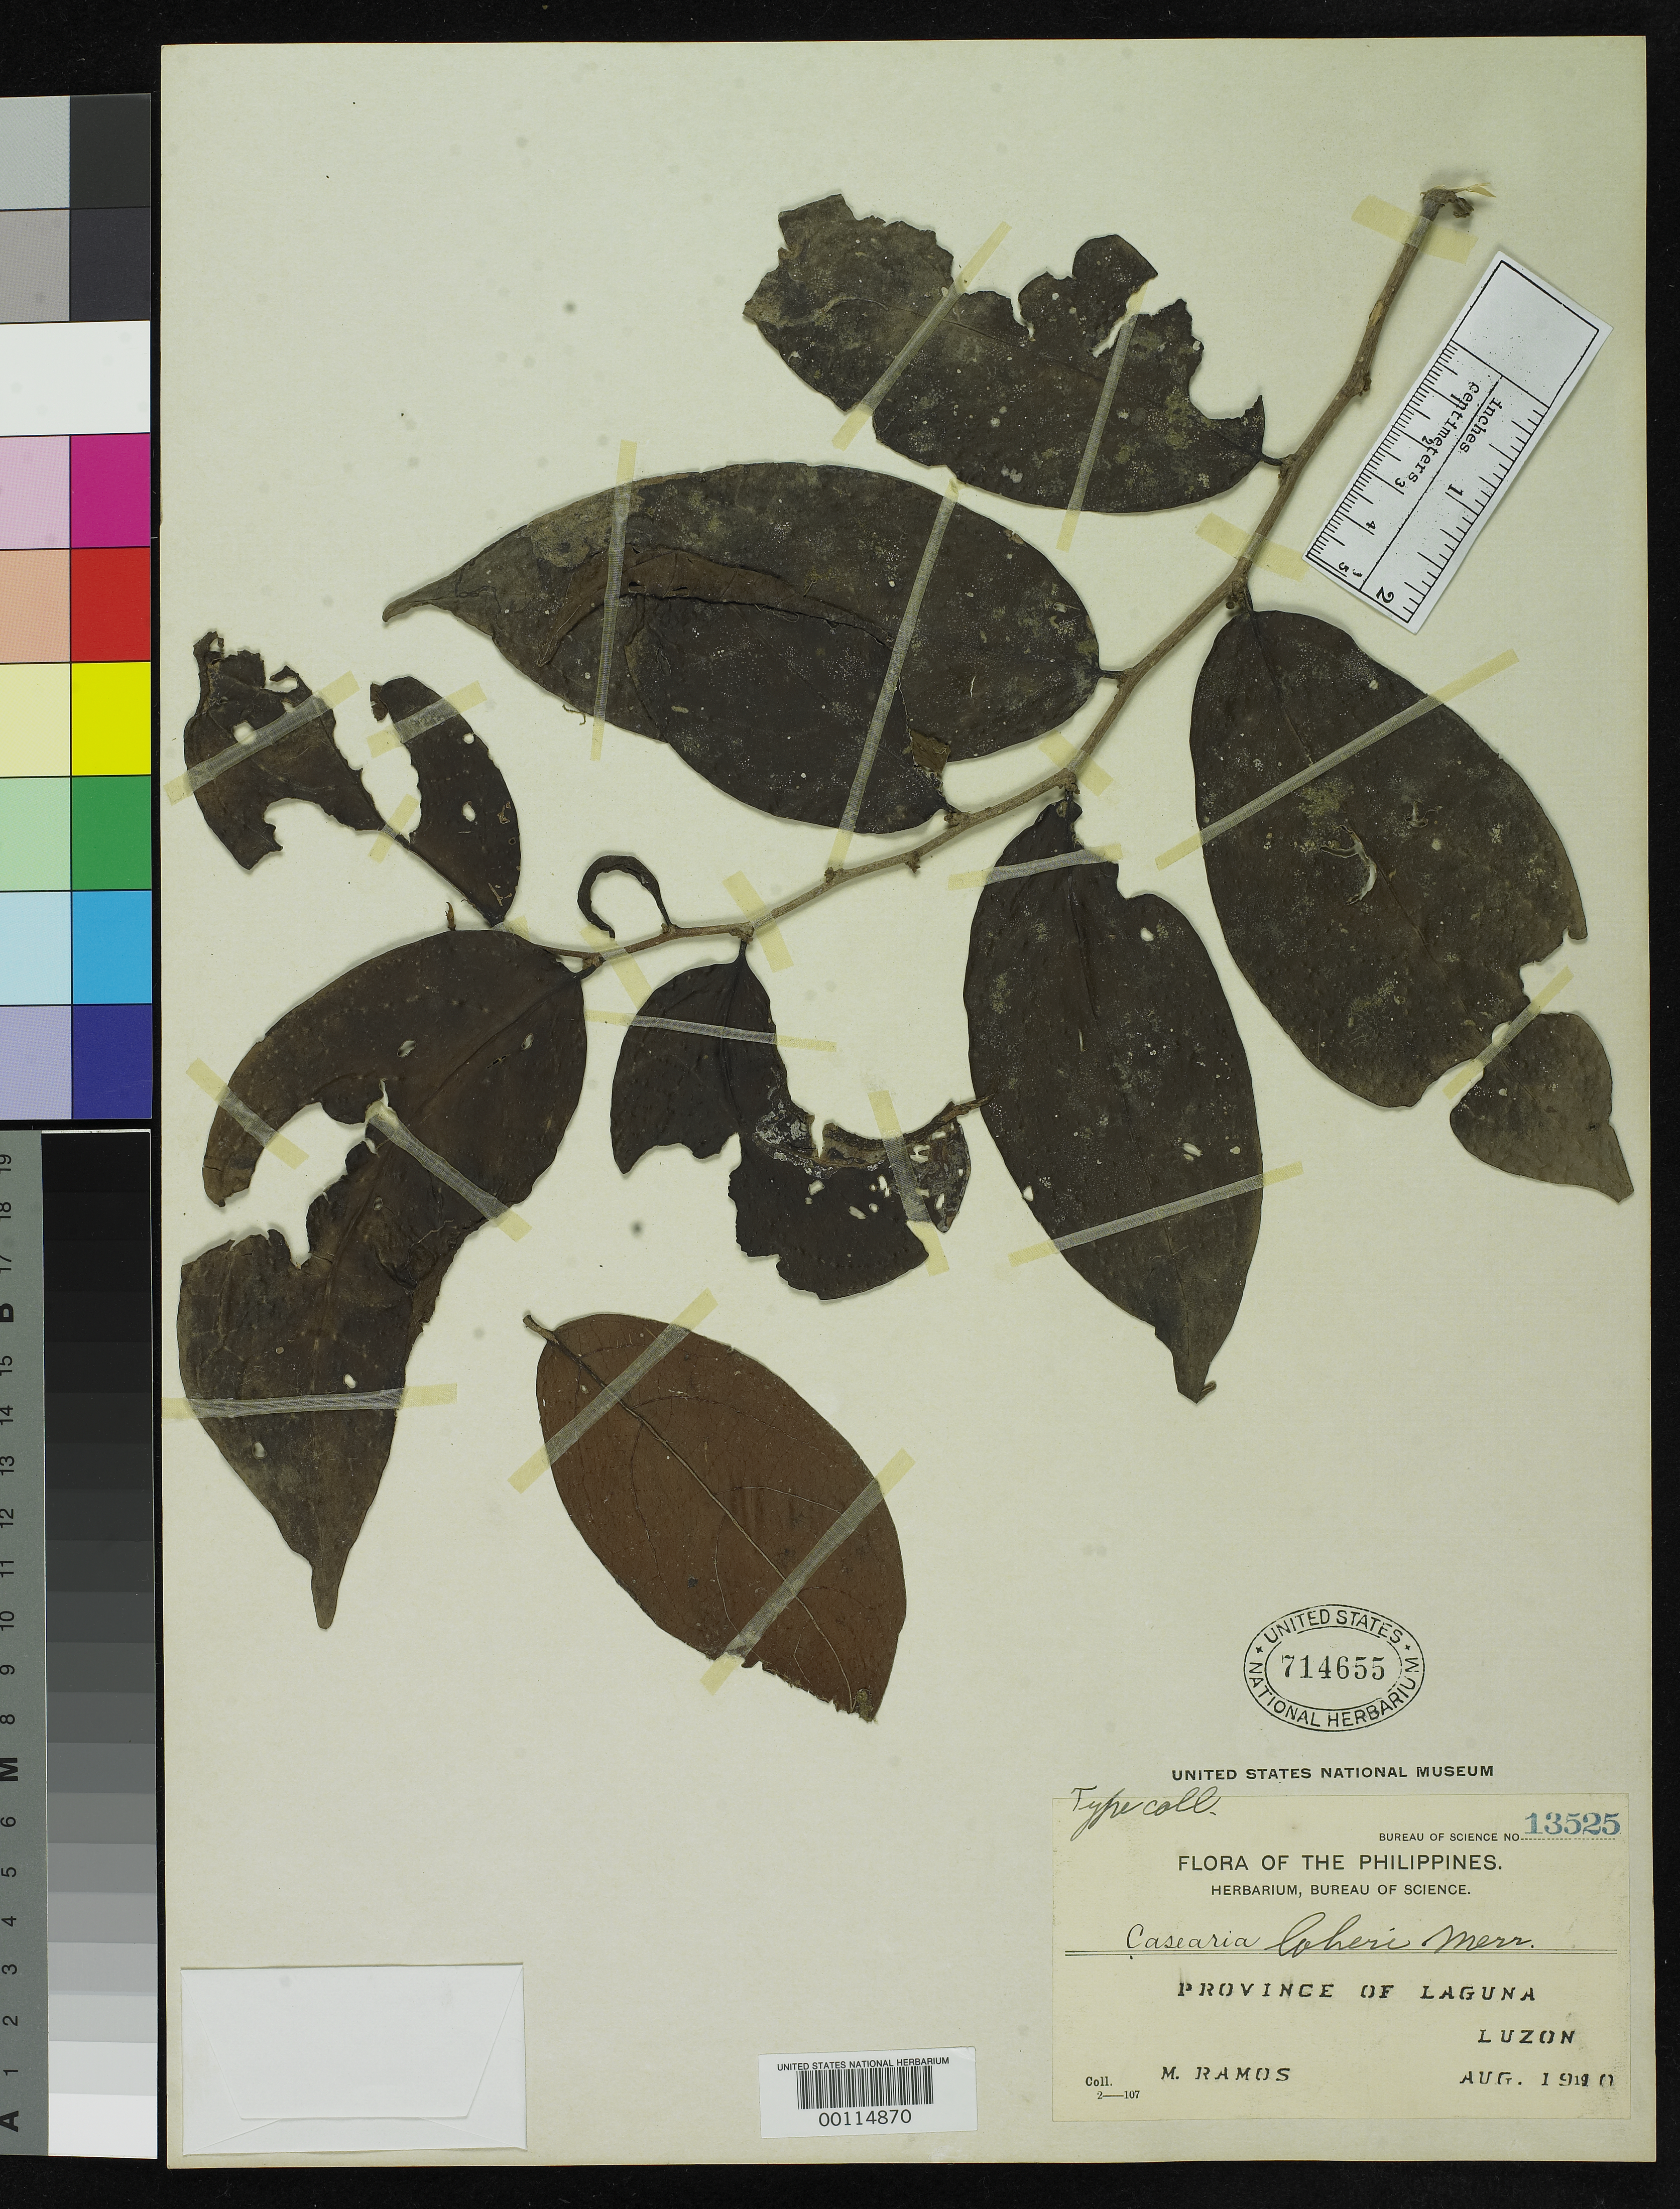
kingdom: Plantae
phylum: Tracheophyta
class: Magnoliopsida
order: Malpighiales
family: Salicaceae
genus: Casearia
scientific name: Casearia loheri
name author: Merr.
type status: Isotype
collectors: M. Ramos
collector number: Bur. Sci. 13525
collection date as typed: Aug 1910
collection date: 1910-08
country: Philippines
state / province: Calabarzon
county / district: Rizal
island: Luzon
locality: San Isidro.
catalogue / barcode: US 714655